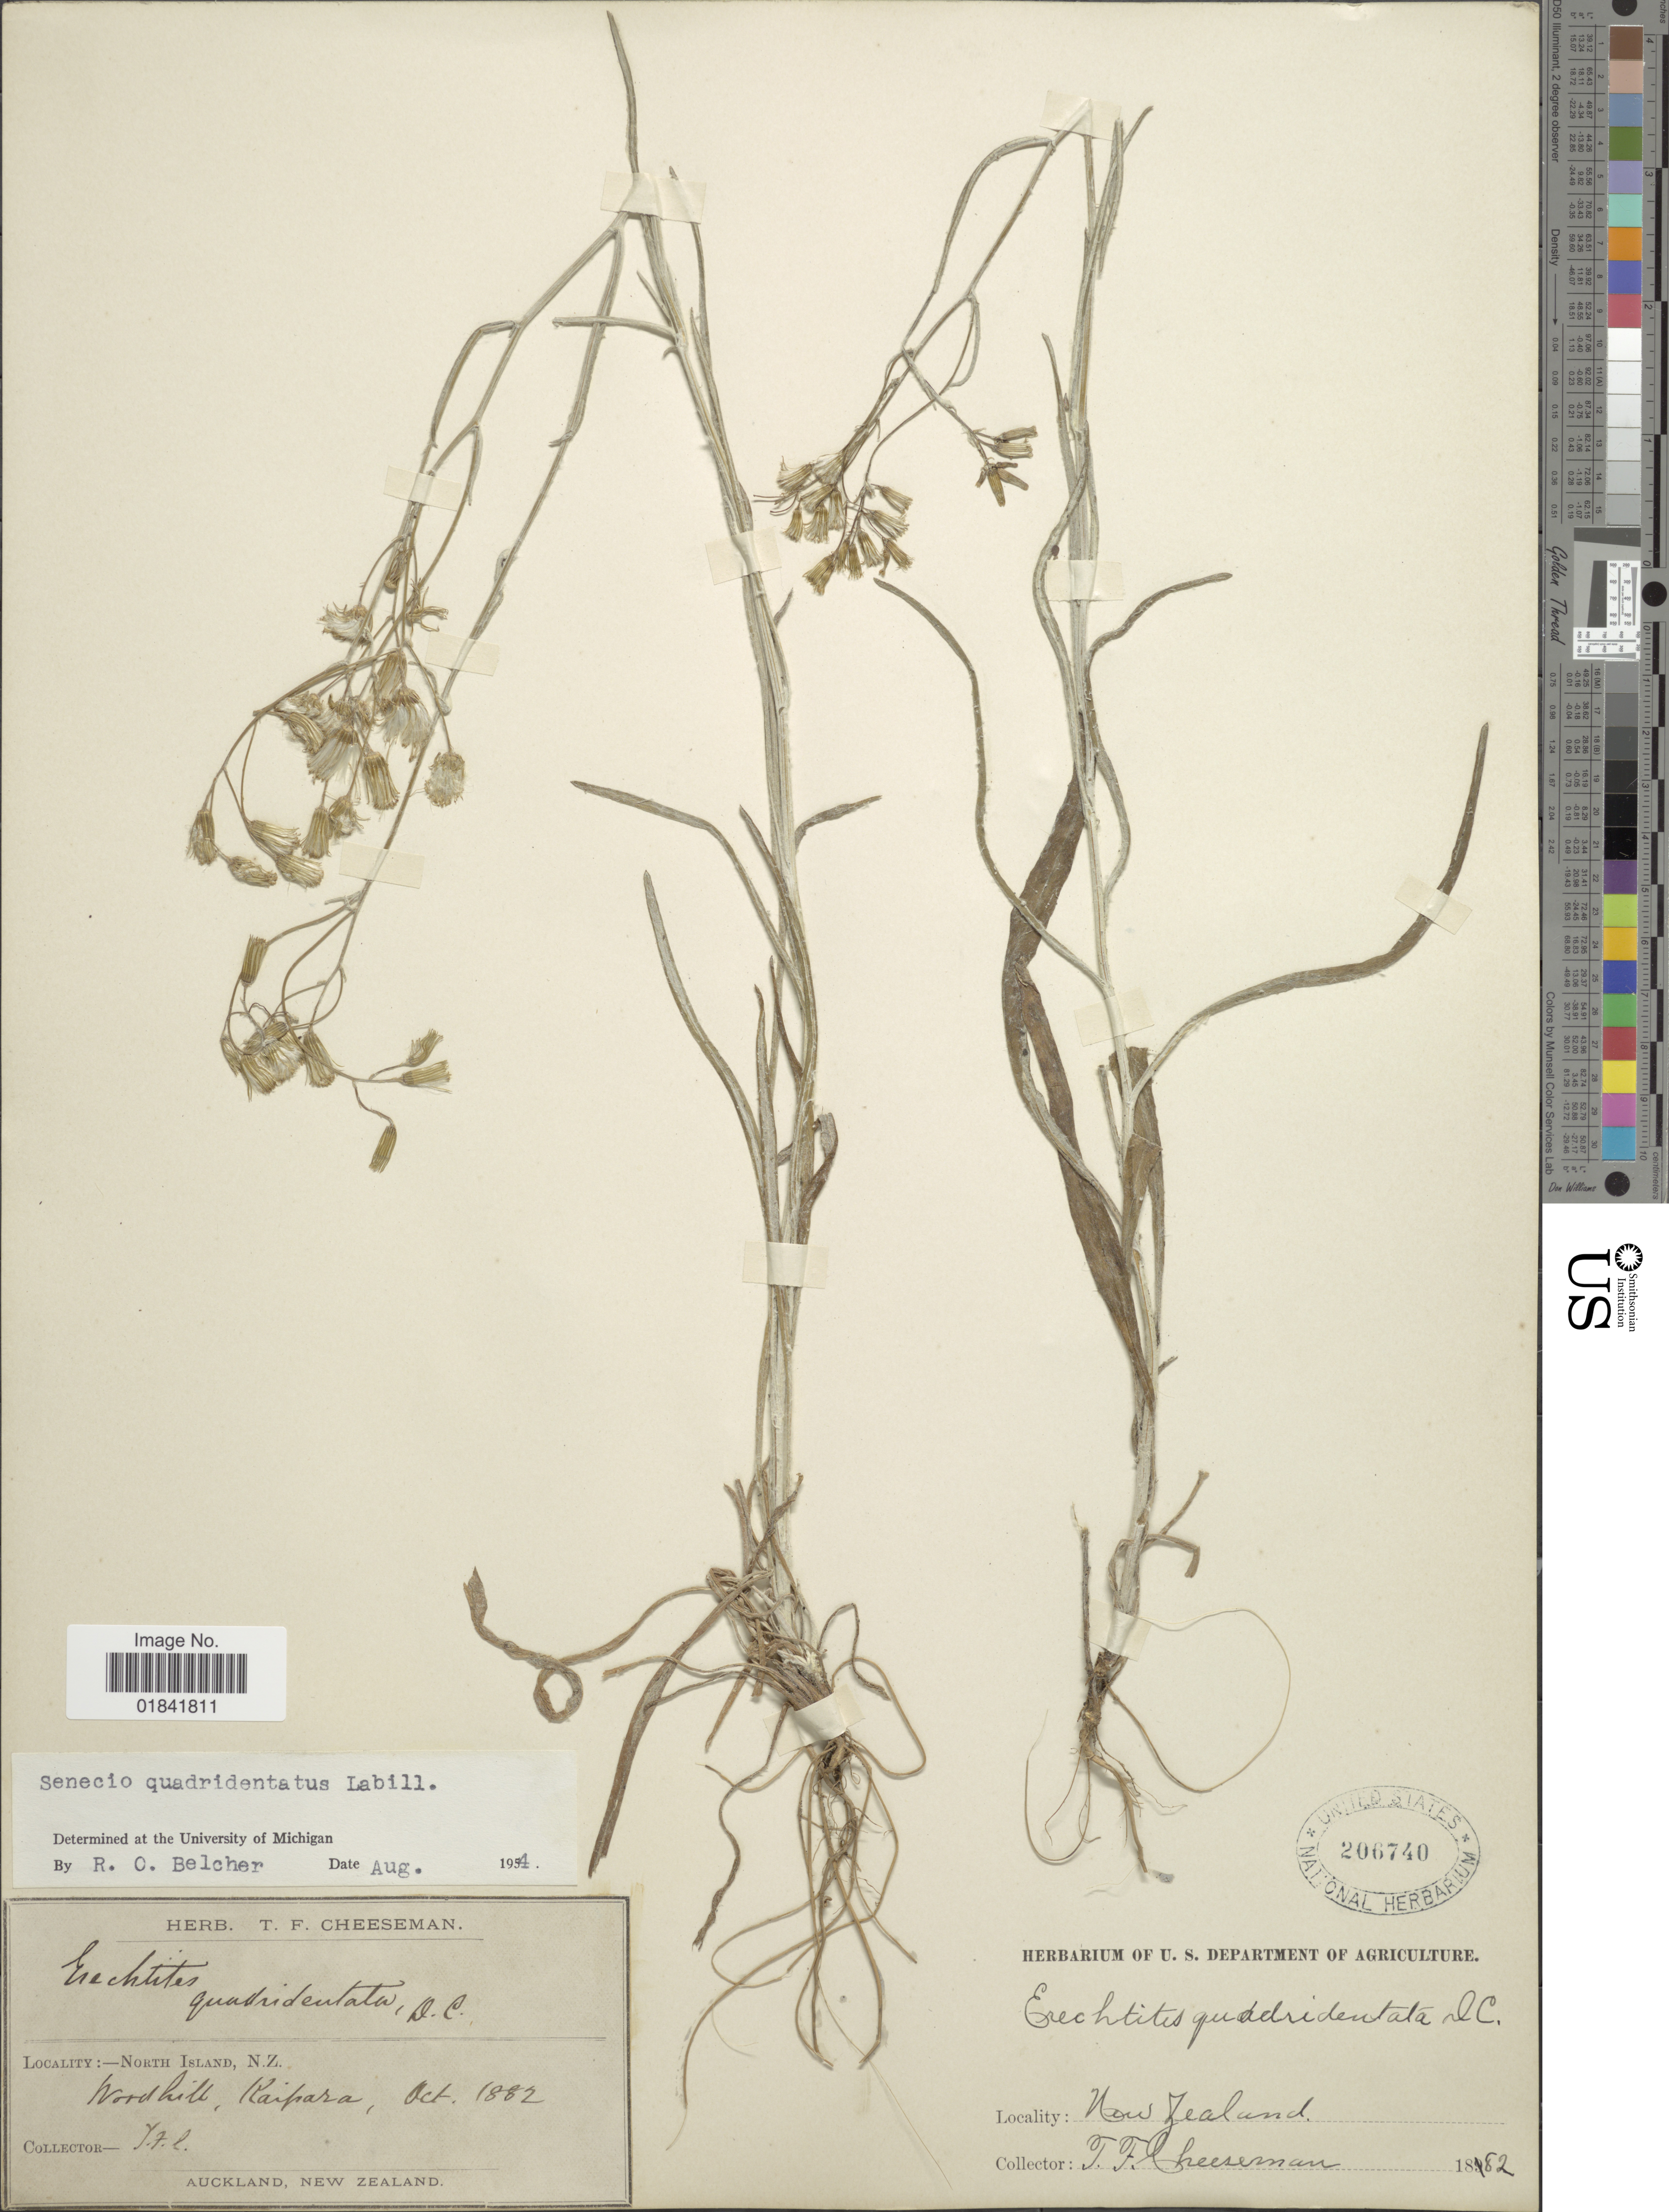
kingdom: Plantae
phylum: Tracheophyta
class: Magnoliopsida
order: Asterales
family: Asteraceae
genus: Senecio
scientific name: Senecio quadridentatus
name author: Labill.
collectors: T. F. Cheeseman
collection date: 1882-10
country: New Zealand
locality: North Island, Nordhill, Kaipara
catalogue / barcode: US 206740